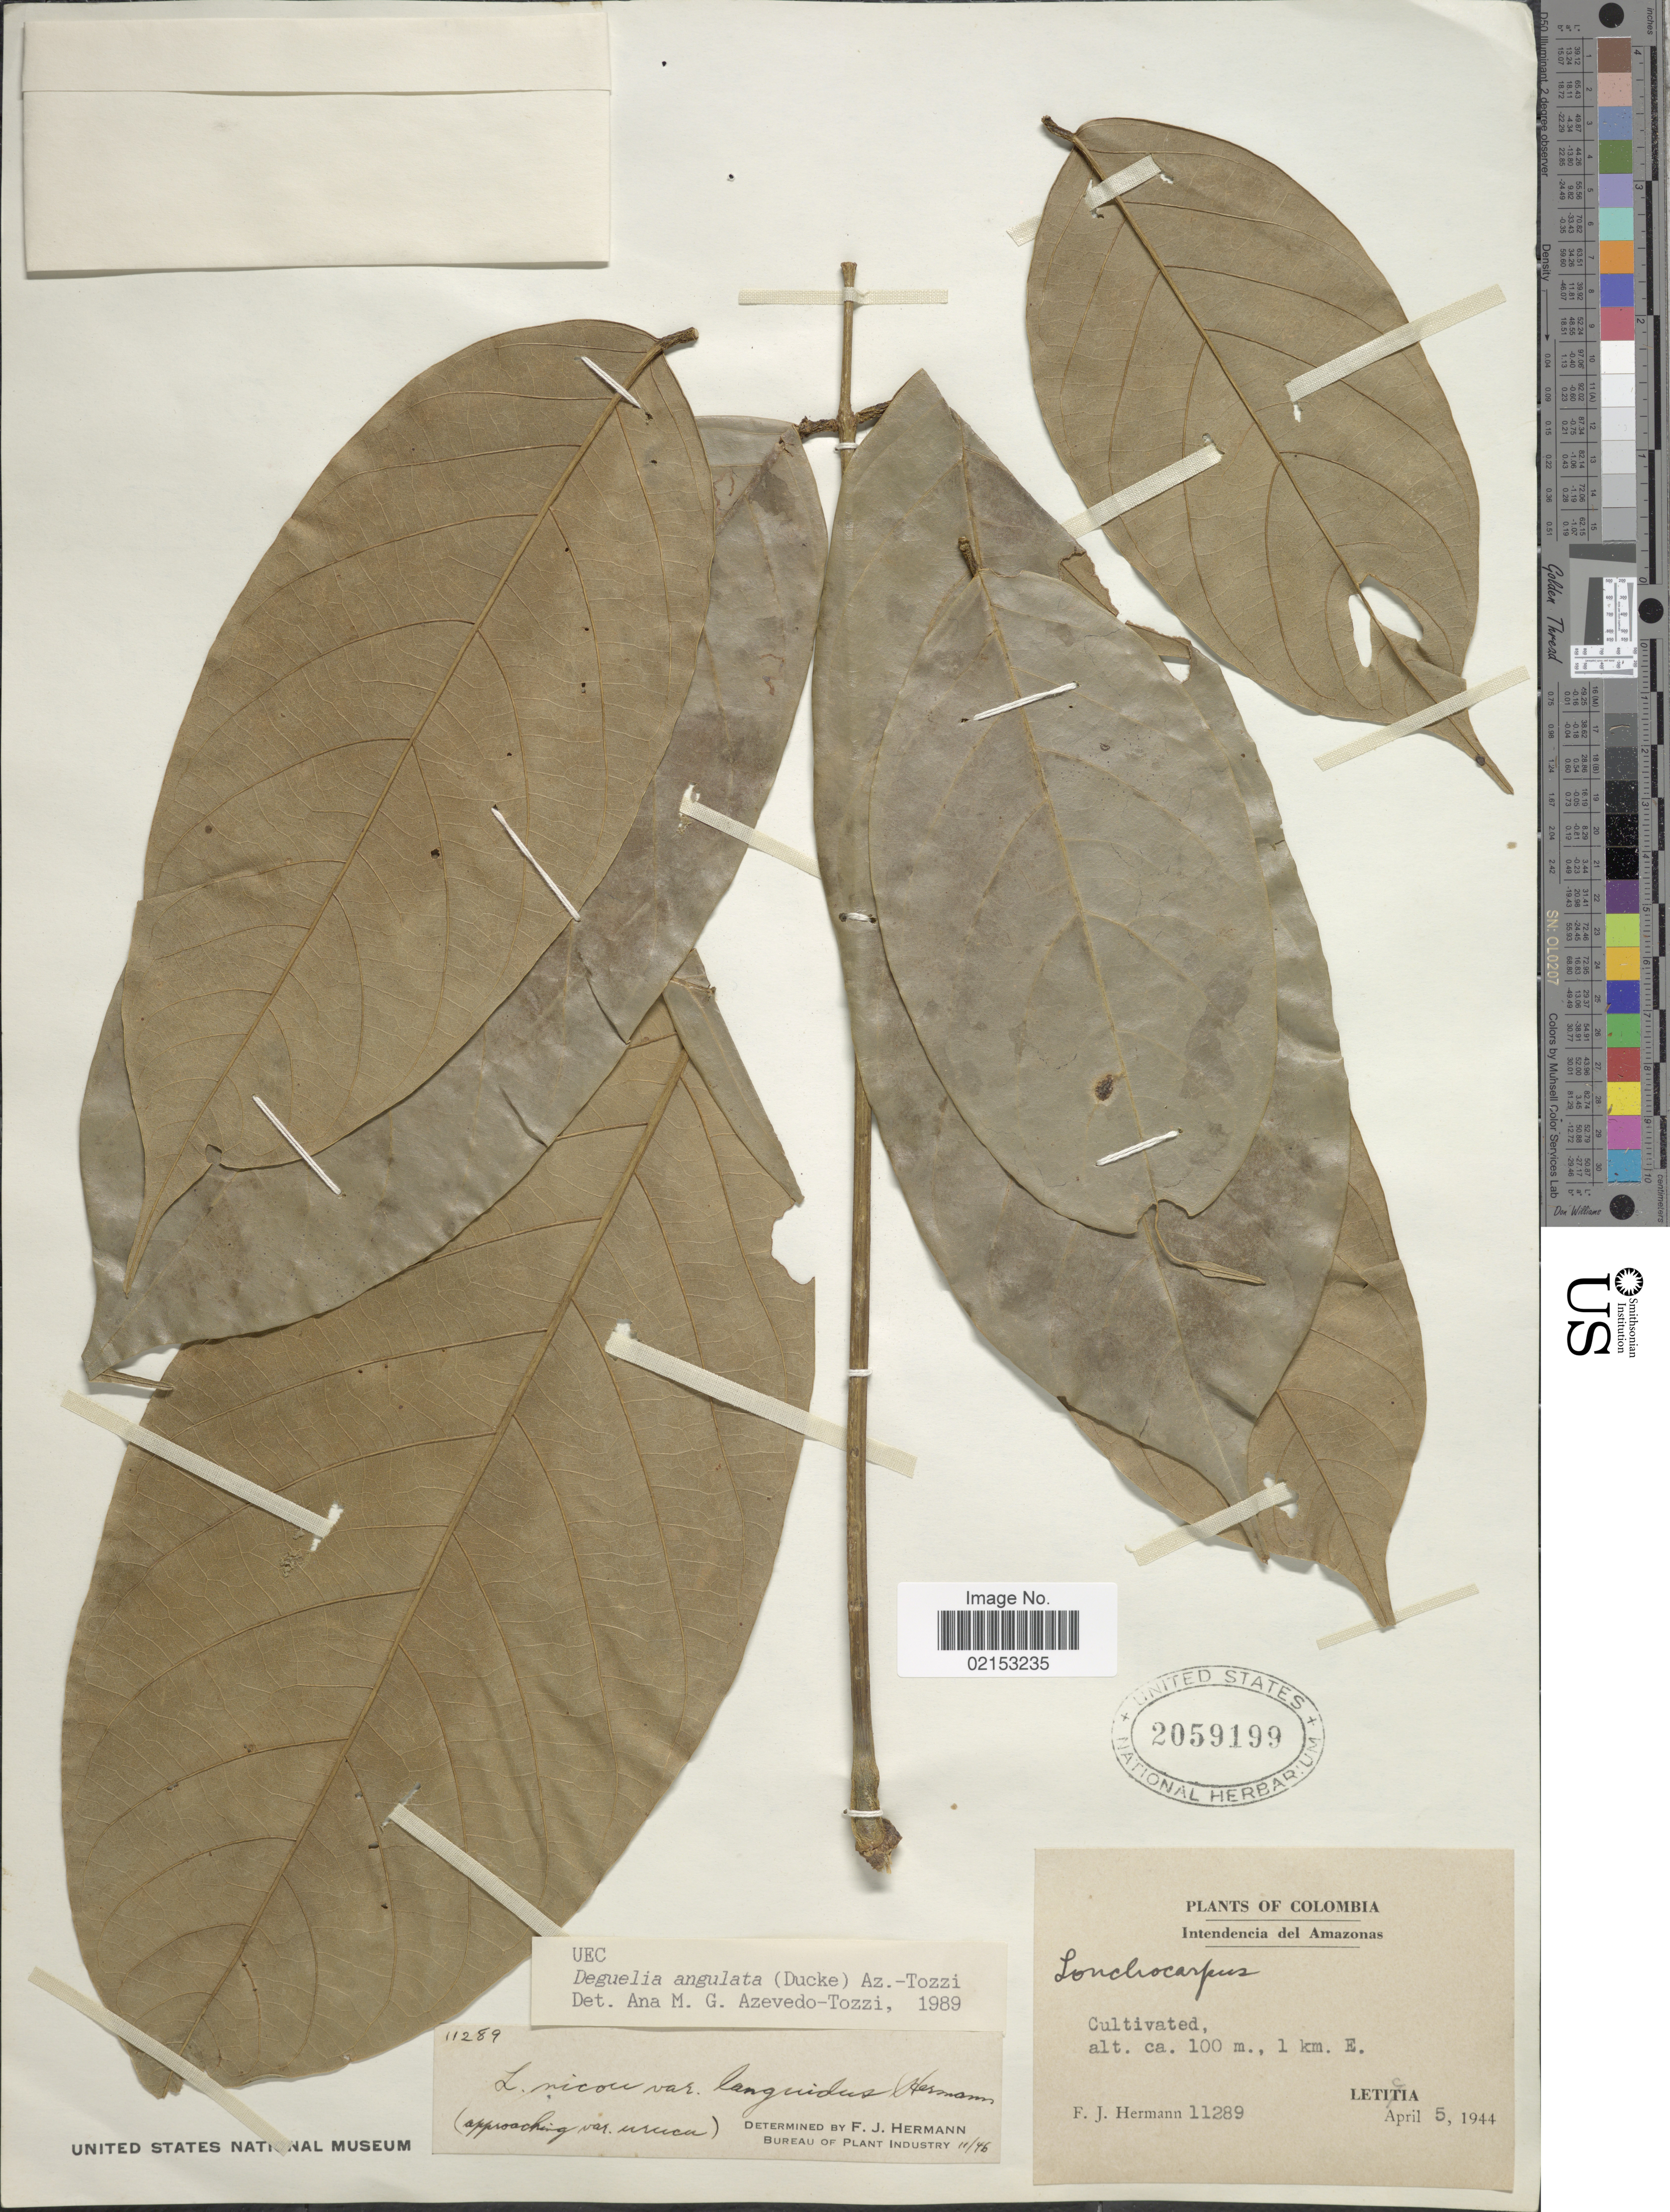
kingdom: Plantae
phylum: Tracheophyta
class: Magnoliopsida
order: Fabales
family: Fabaceae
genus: Deguelia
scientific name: Deguelia angulata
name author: (Ducke) A.M.G. Azevedo & R.A. Camargo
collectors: F. J. Hermann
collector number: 11289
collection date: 1944-04-05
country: Colombia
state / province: Amazônas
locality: Intendencia del Amazonas, cultivated, 1 km. E. Leticia.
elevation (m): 100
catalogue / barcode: US 2059199